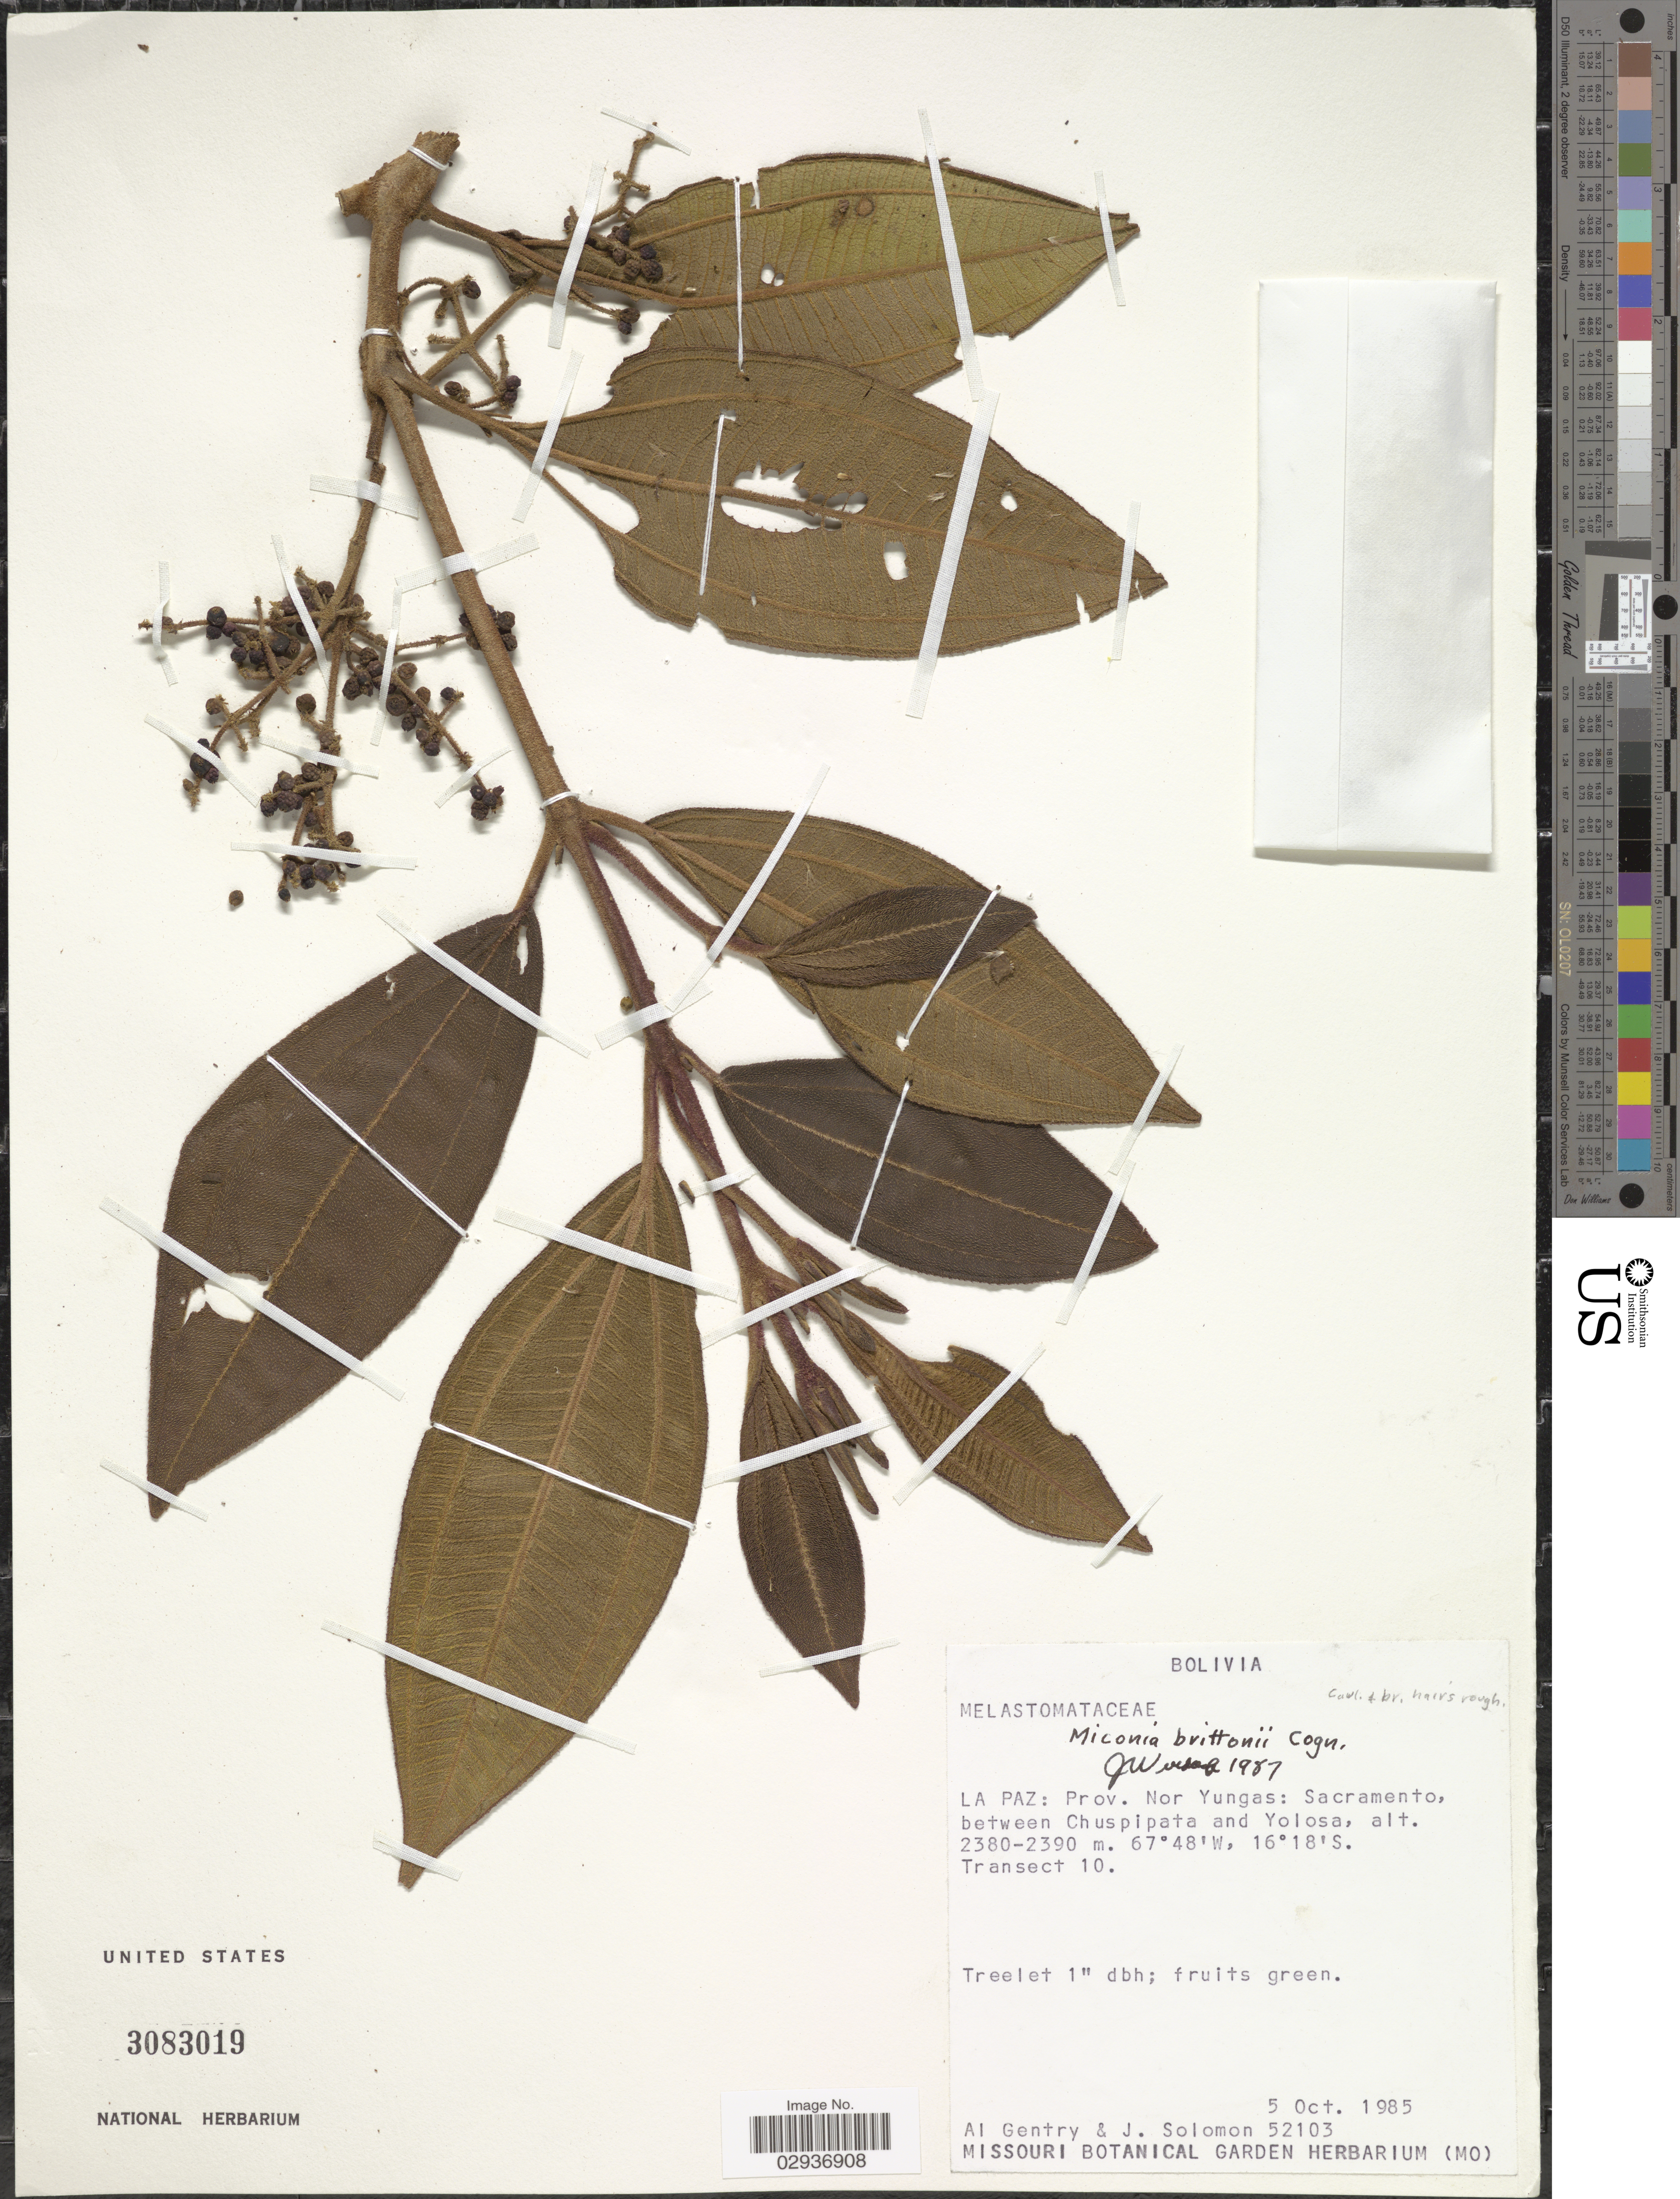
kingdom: Plantae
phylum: Tracheophyta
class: Magnoliopsida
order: Myrtales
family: Melastomataceae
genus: Miconia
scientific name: Miconia brittonii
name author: Cogn.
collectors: A. H. Gentry & J. Solomon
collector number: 52103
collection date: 1985-10-05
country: Bolivia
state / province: La Paz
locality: Prov. Nor Yungas: Sacramento, between Chuspipata and Yolosa. Transect 10.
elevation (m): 2380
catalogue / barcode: US 3083019